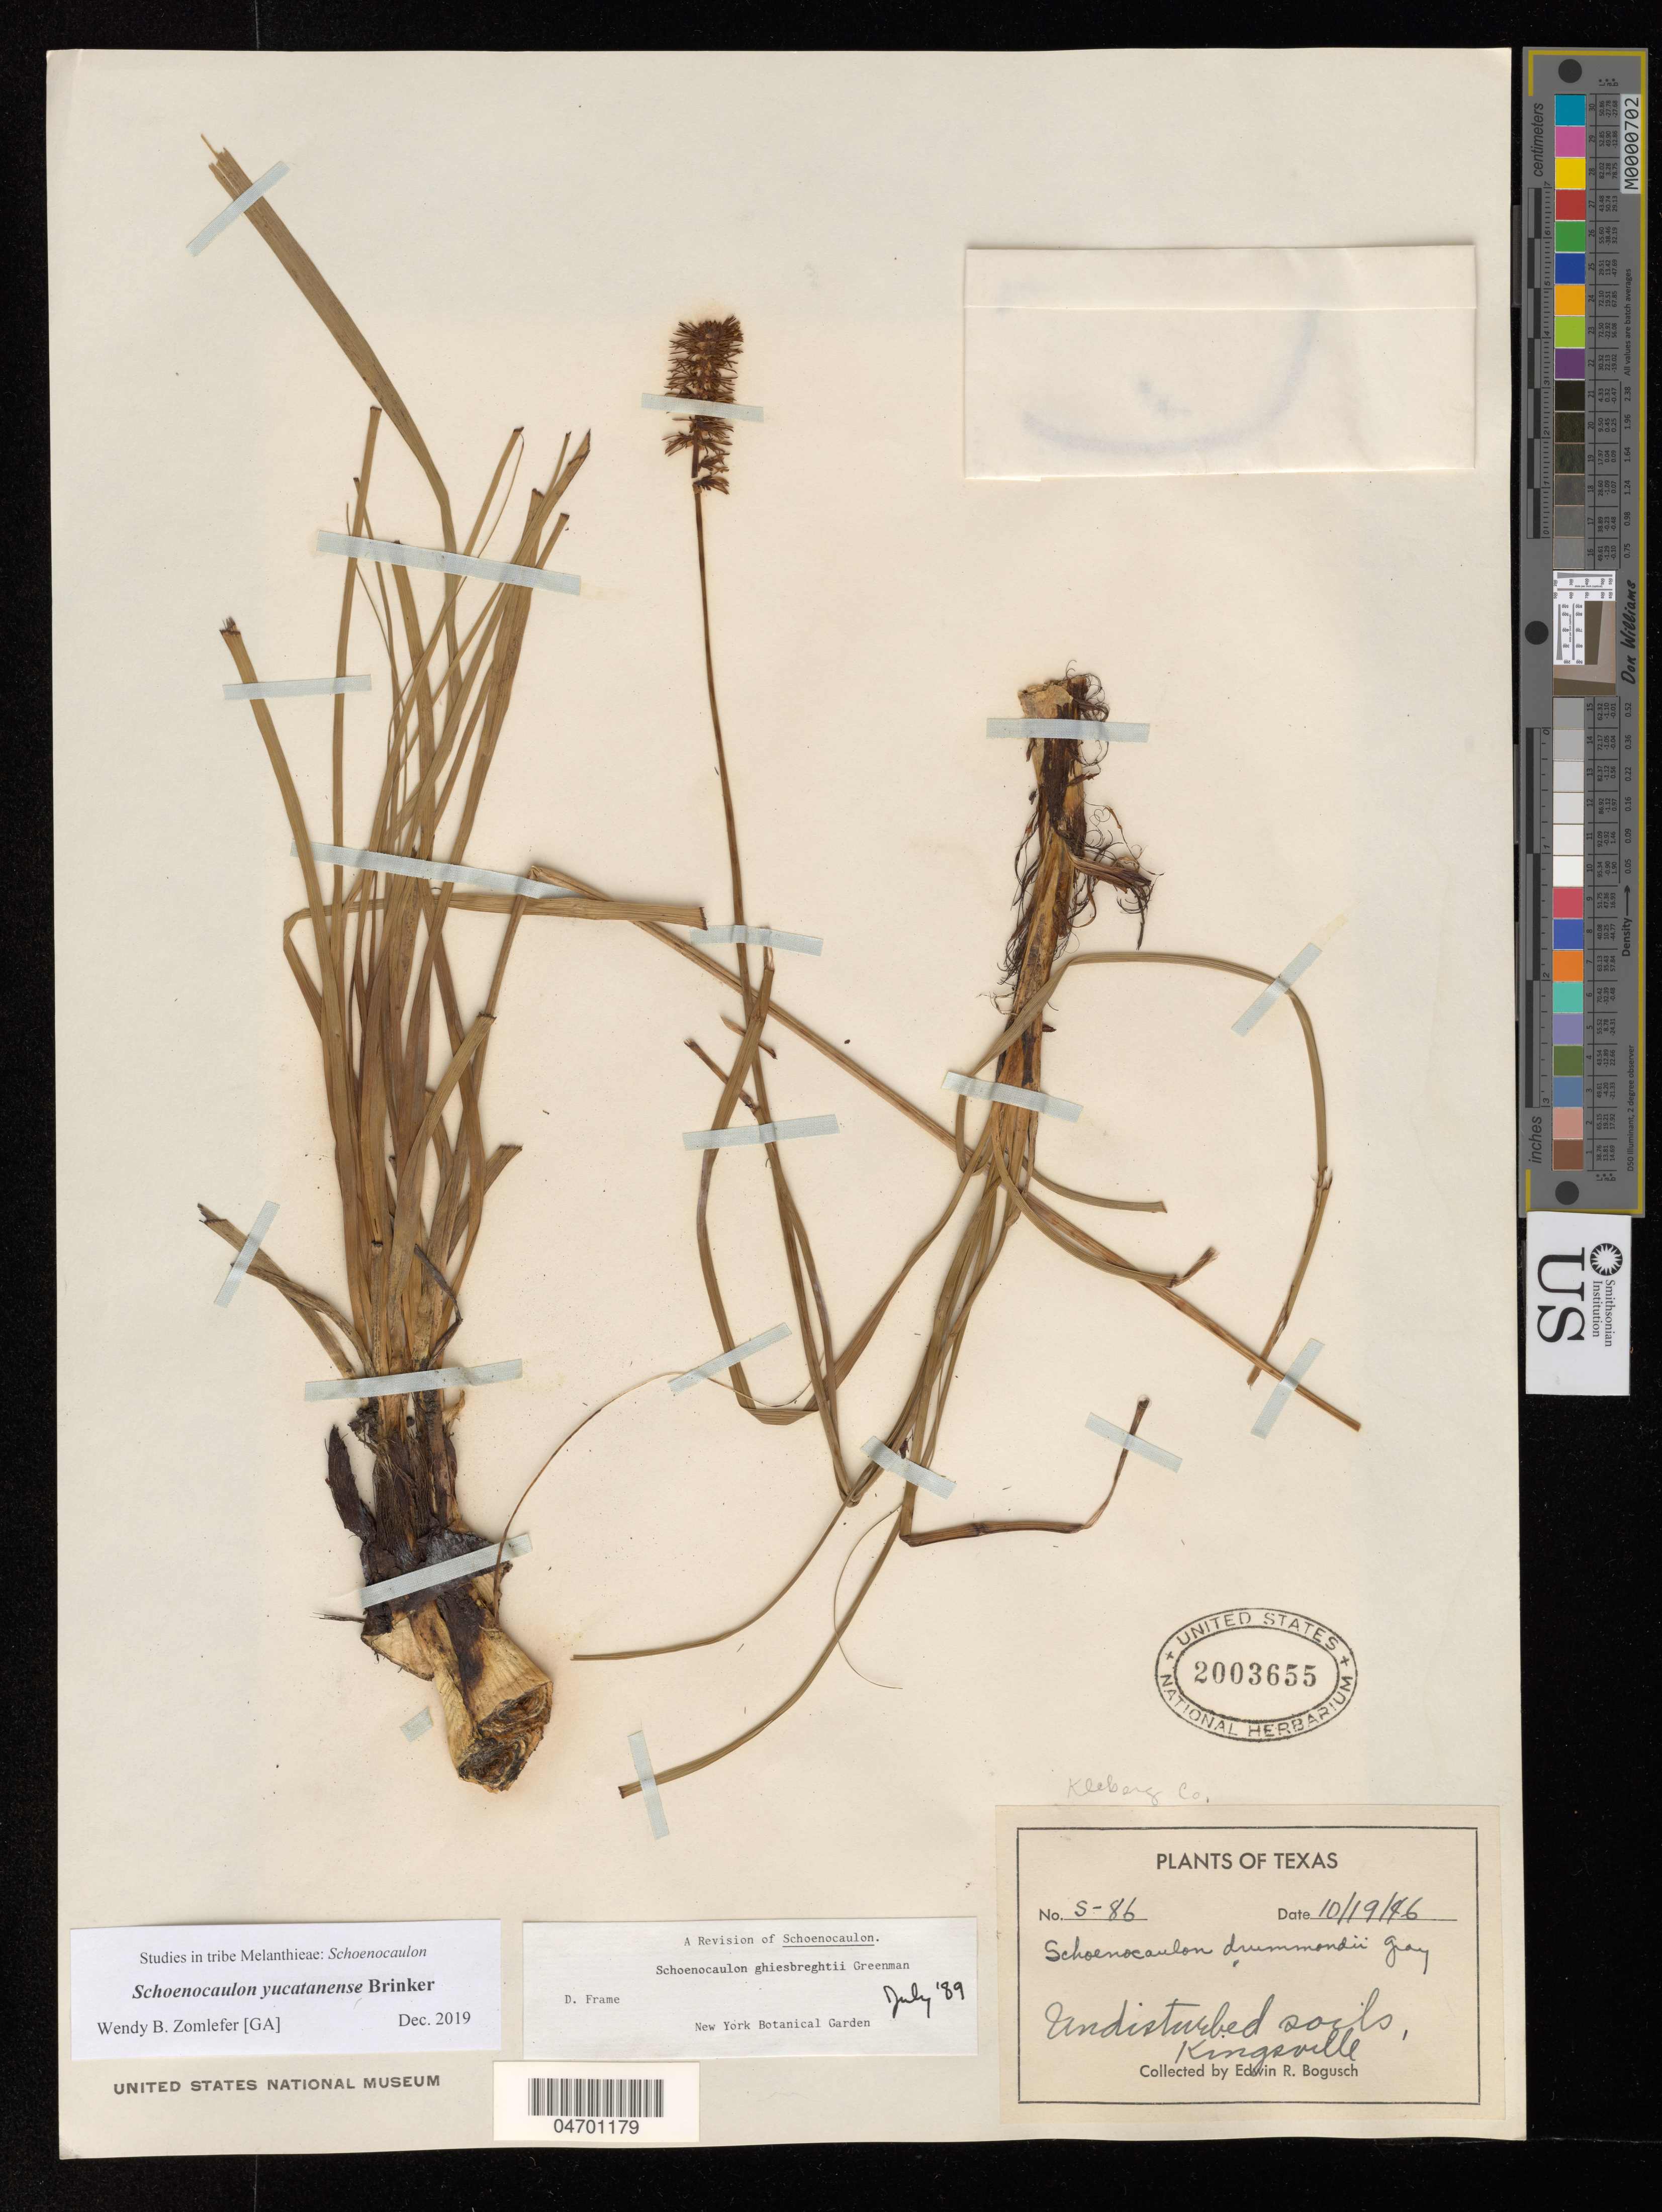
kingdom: Plantae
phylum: Tracheophyta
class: Liliopsida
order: Liliales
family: Melanthiaceae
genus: Schoenocaulon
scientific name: Schoenocaulon sp.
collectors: E. Bogusch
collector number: S-86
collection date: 1946-10-19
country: United States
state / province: Texas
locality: Kingsville. Kleberg Co.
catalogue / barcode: US 2003655